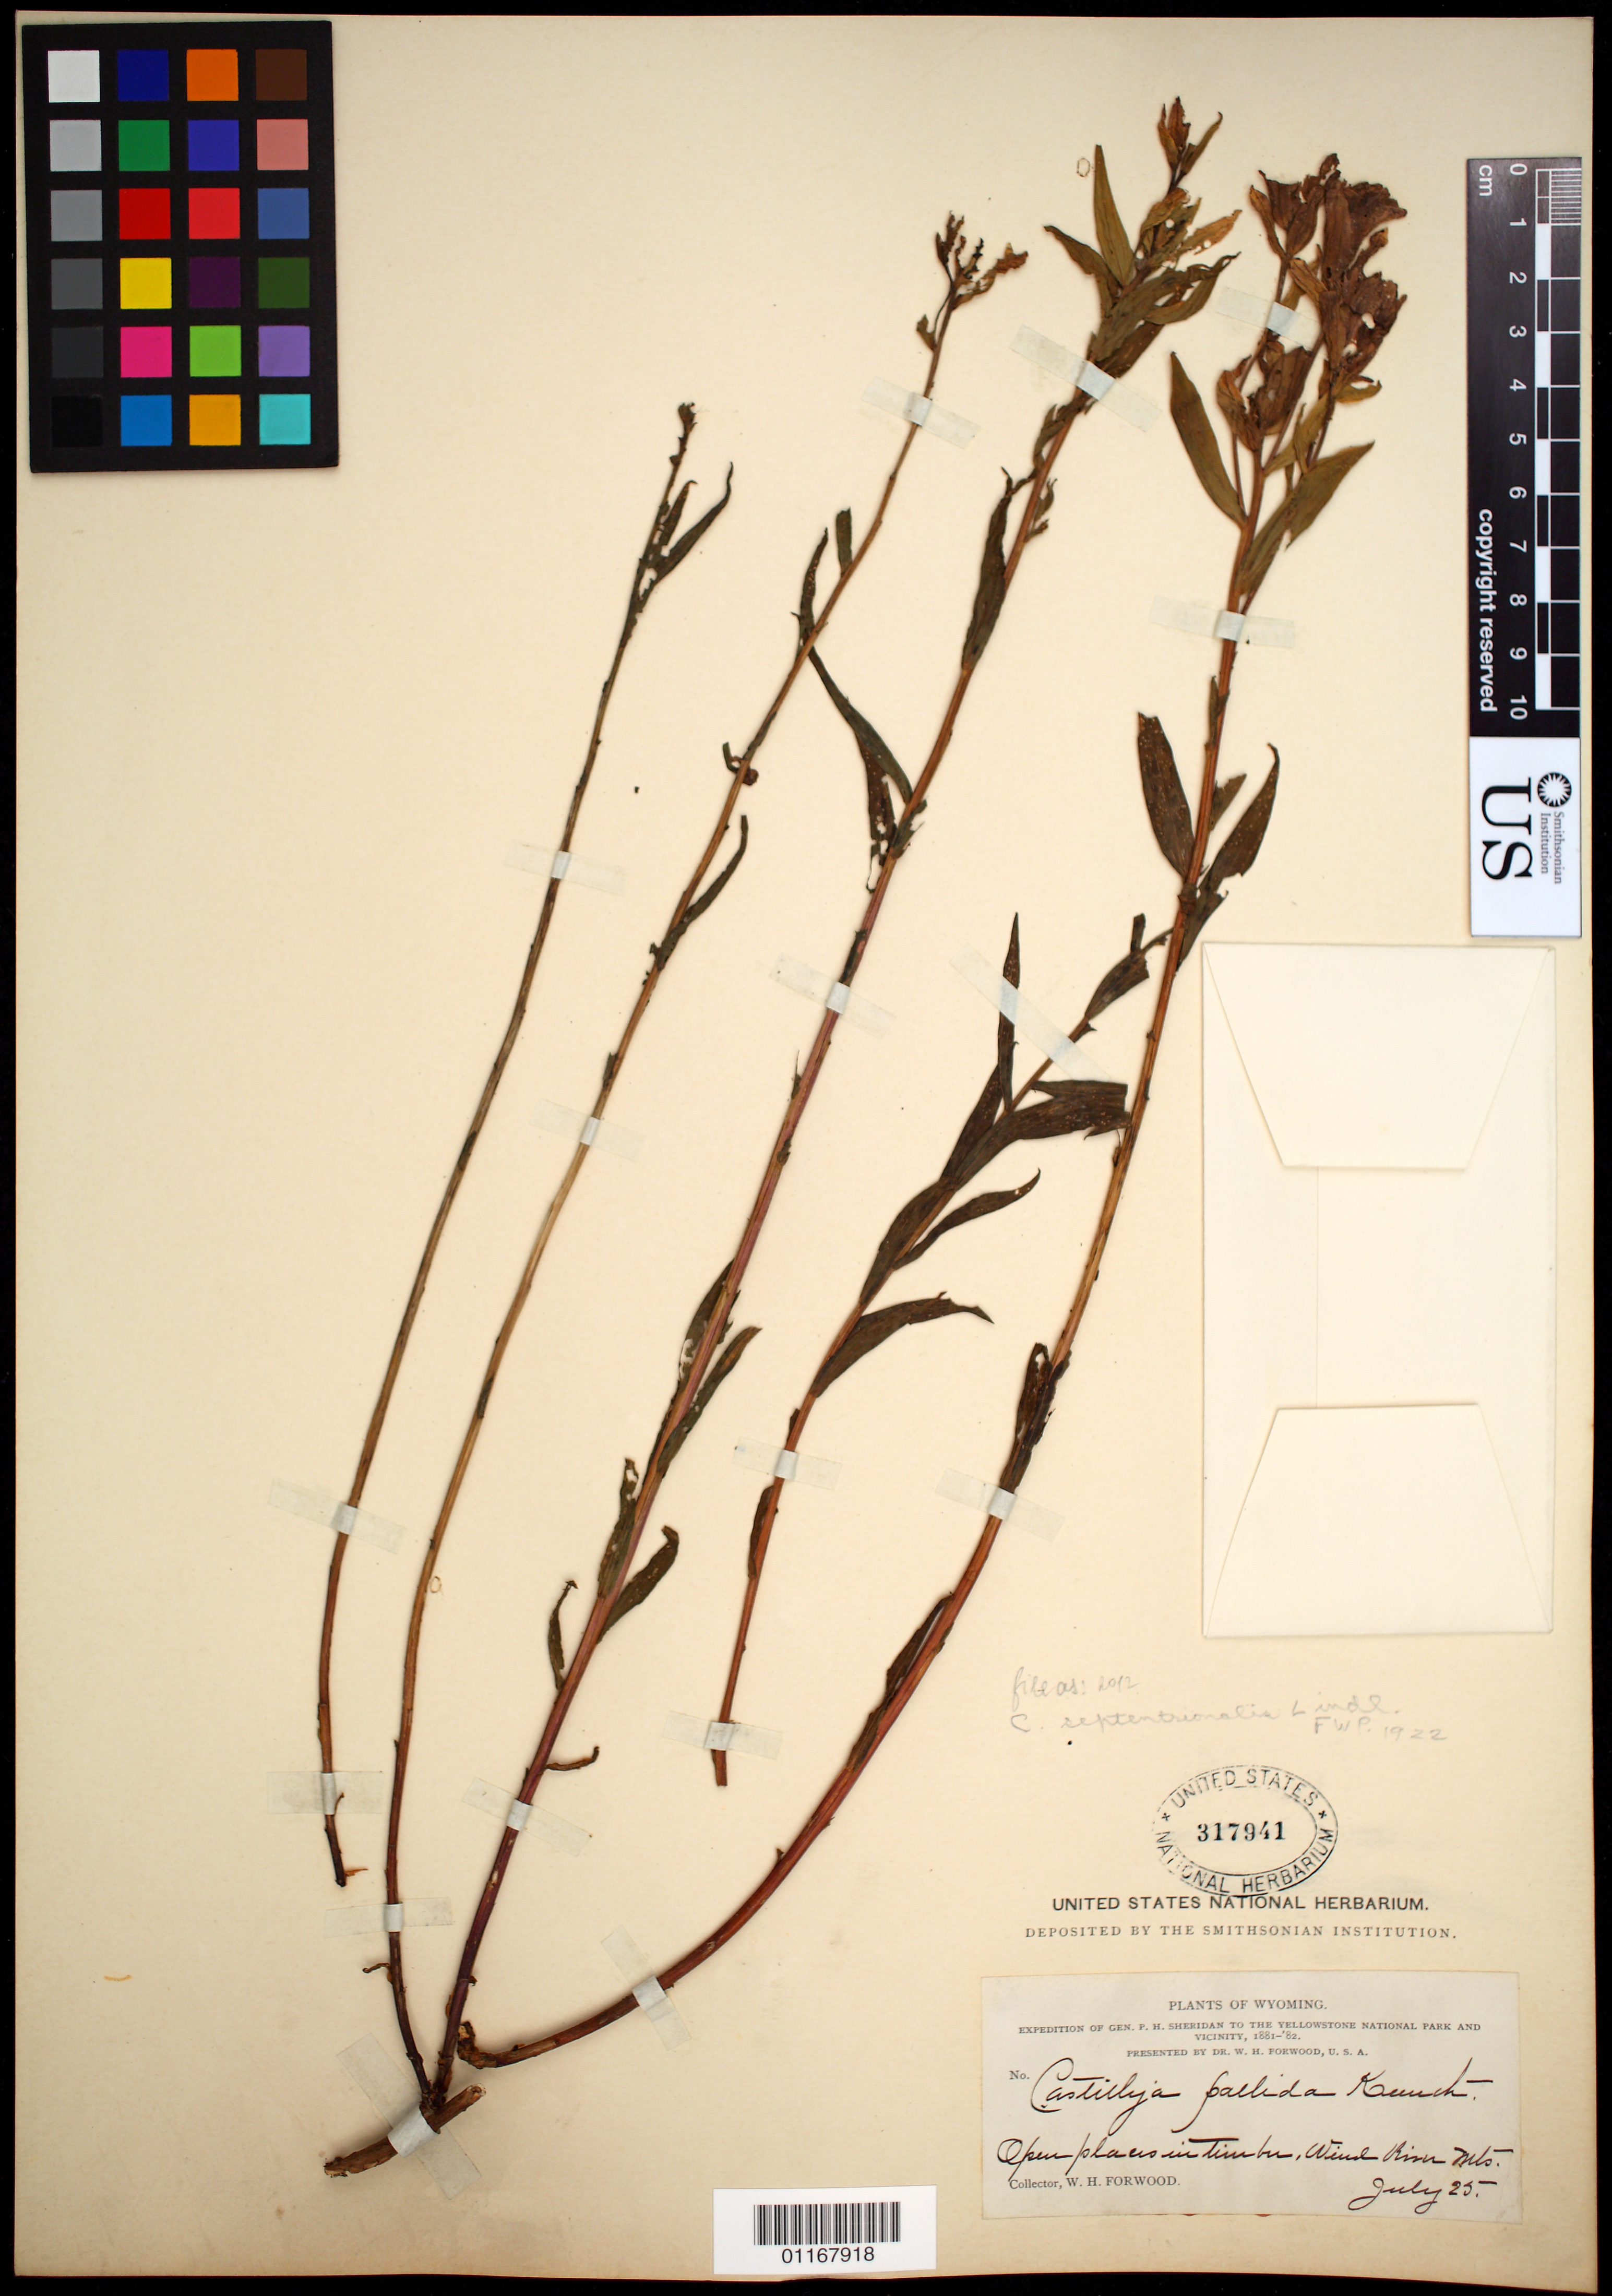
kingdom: Plantae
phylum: Tracheophyta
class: Magnoliopsida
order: Lamiales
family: Orobanchaceae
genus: Castilleja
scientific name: Castilleja septentrionalis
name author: Lindl.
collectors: W. Forwood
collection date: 1881-07-25 or 1882-07-25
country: United States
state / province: Wyoming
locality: Wind River Mts.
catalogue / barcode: US 317941